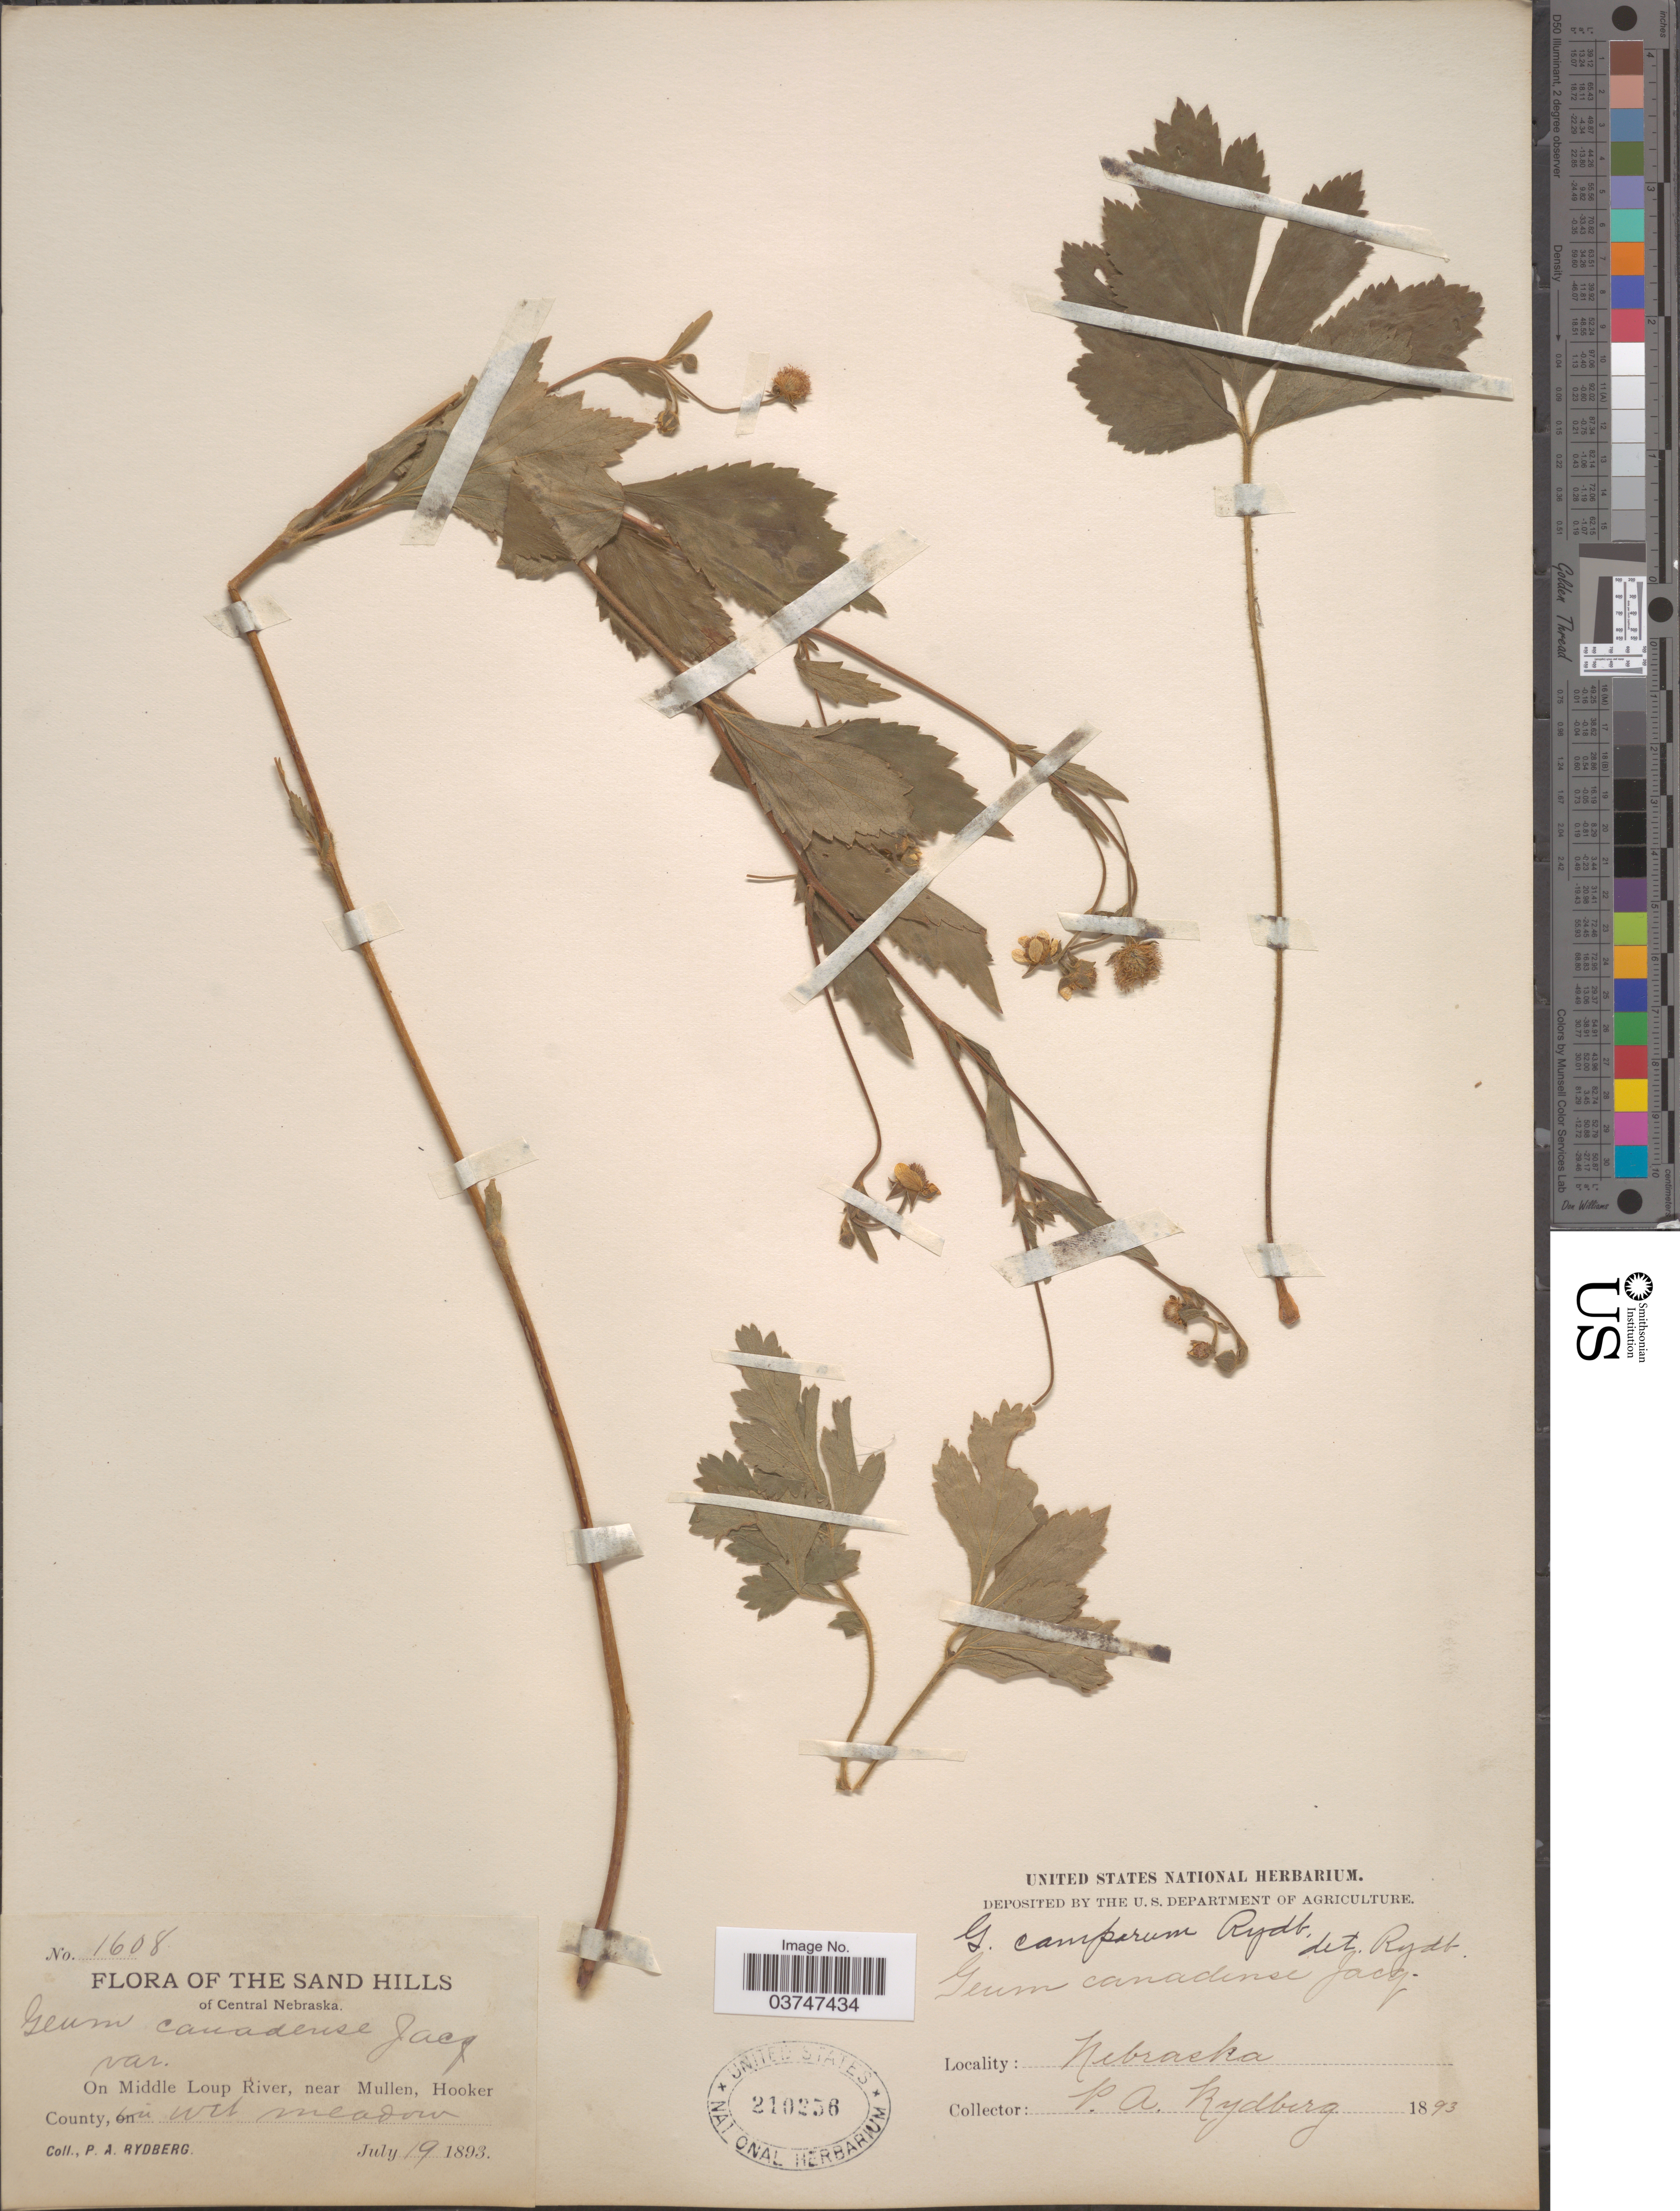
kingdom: Plantae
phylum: Tracheophyta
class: Magnoliopsida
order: Rosales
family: Rosaceae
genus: Geum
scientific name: Geum canadense var. camporum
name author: (Rydb.) Fernald & Weath.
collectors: P. A. Rydberg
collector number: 1608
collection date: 1893-07-19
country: United States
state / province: Nebraska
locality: The Sand Hills of Central Nebraska. On Middle Loup River, near Mullen, Hooker County.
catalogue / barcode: US 210256